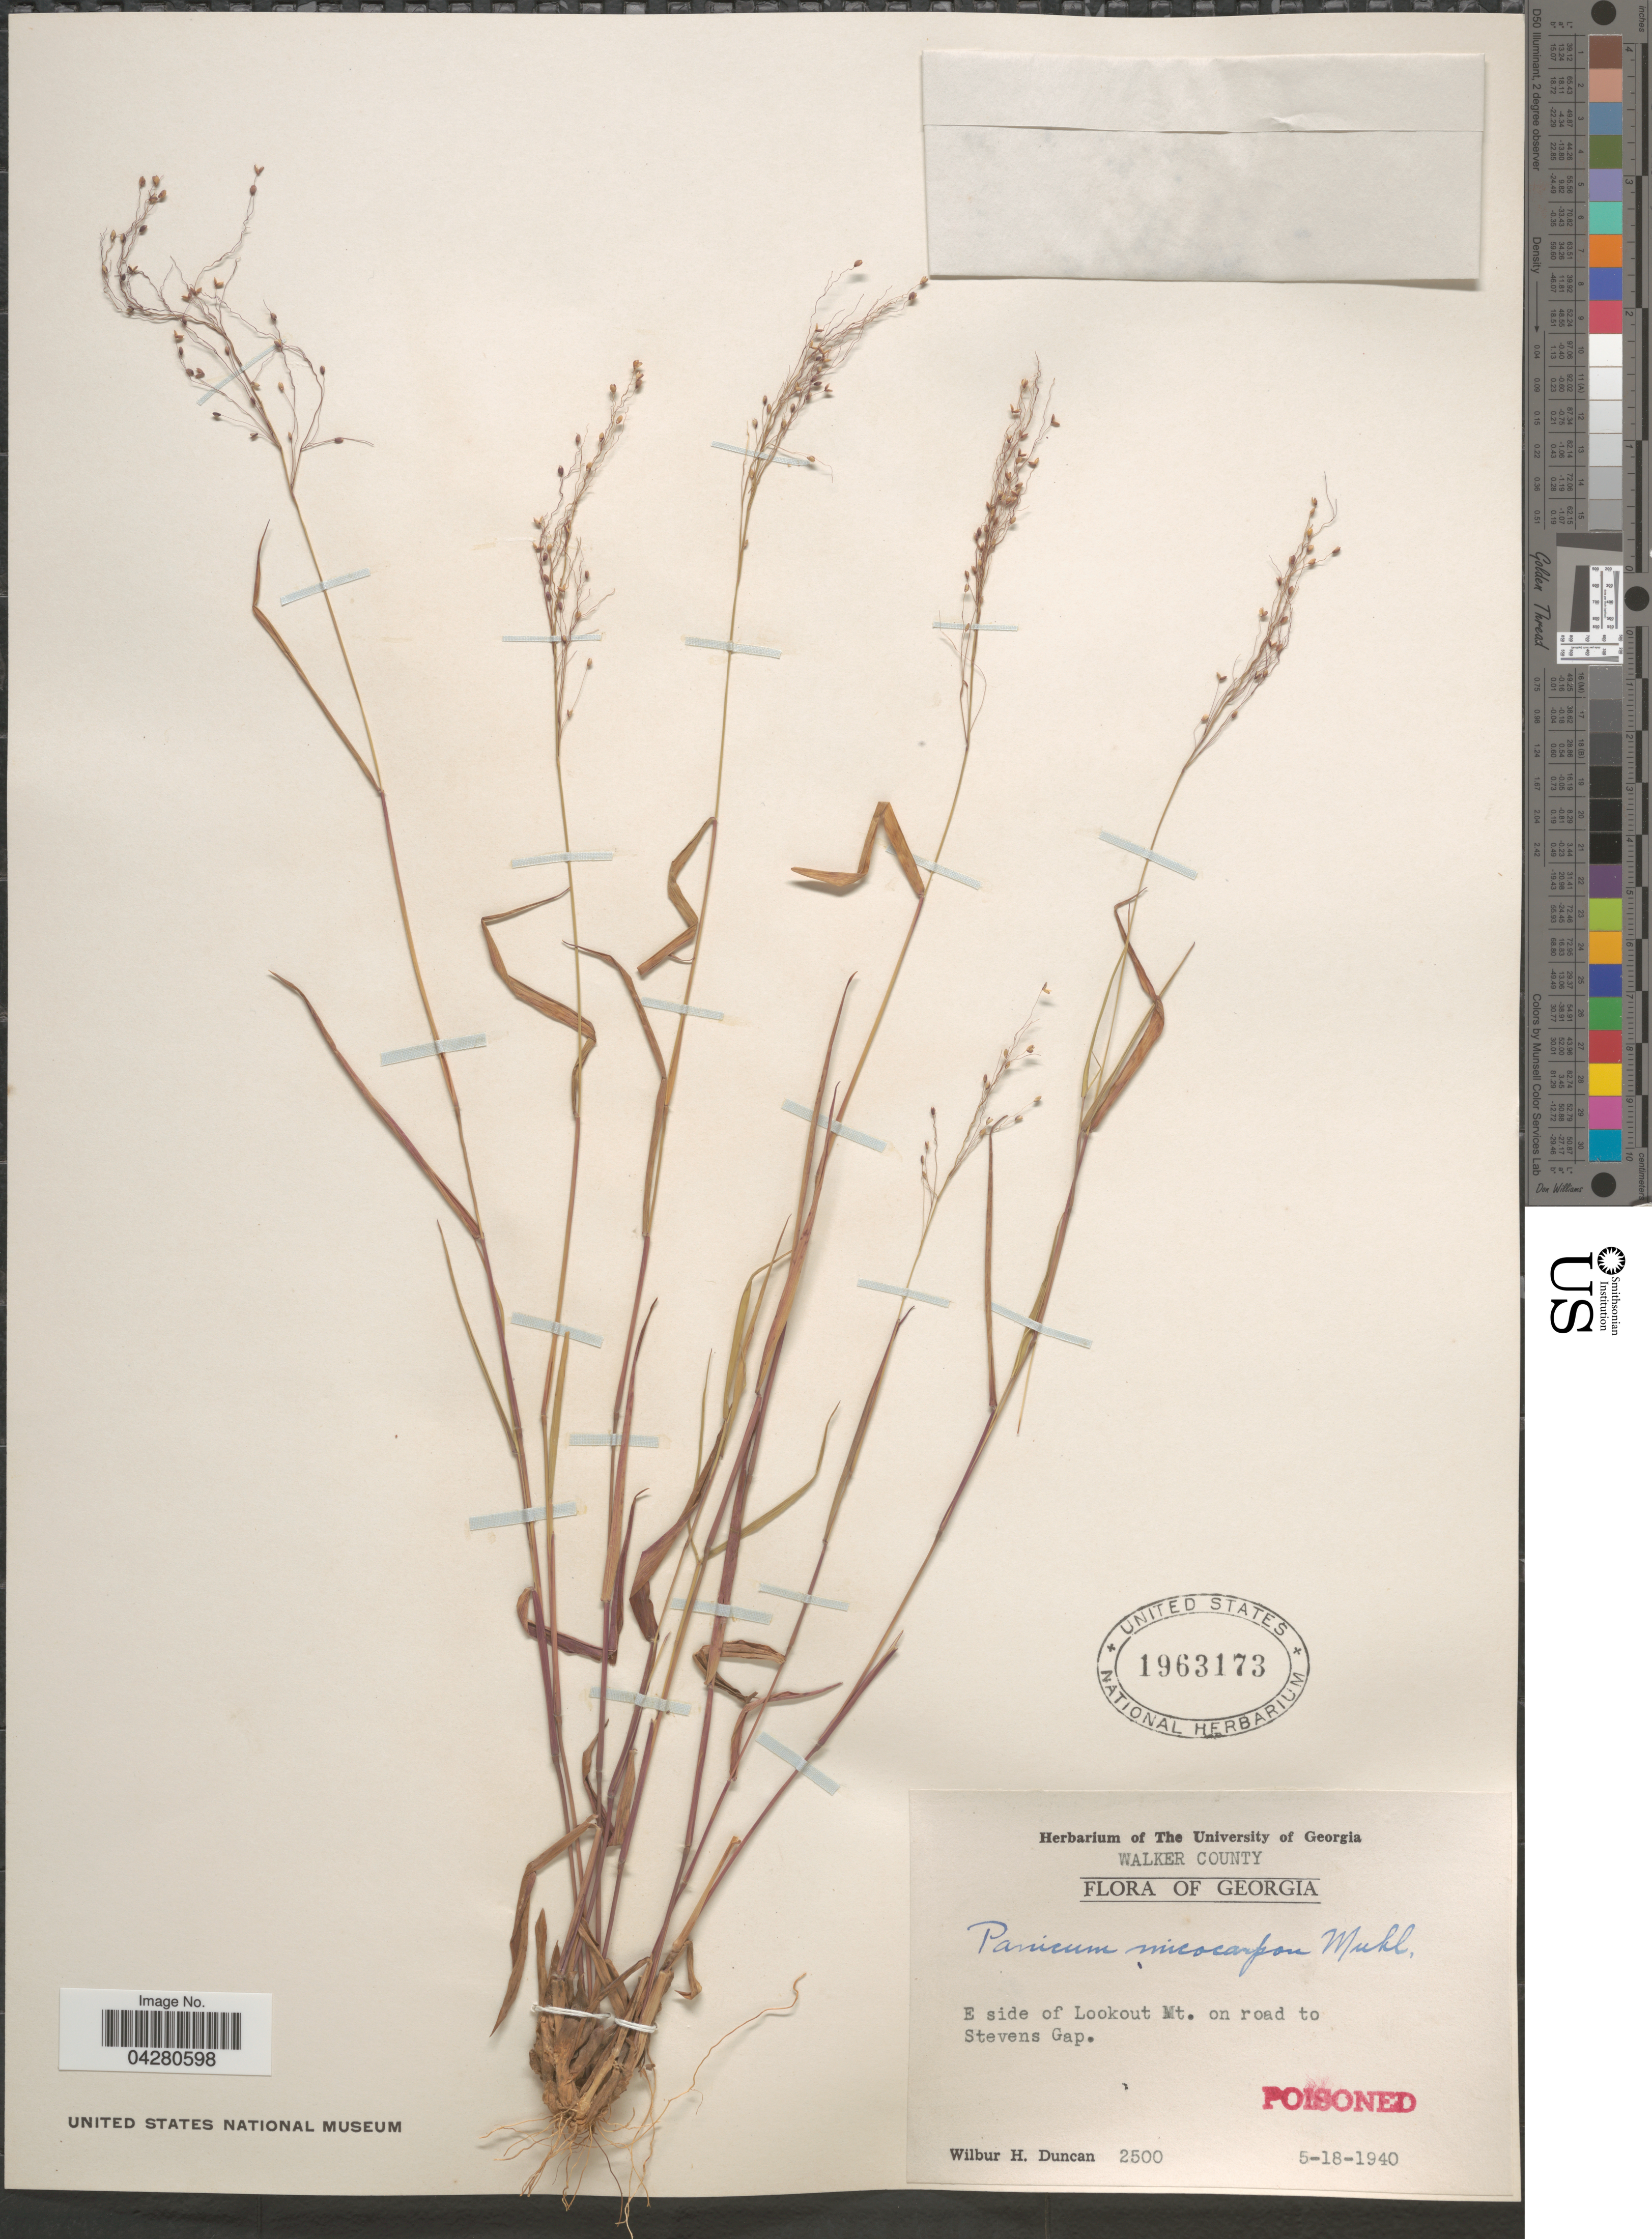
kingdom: Plantae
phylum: Tracheophyta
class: Liliopsida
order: Poales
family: Poaceae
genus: Dichanthelium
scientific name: Dichanthelium dichotomum var. dichotomum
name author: (L.) Gould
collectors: W. H. Duncan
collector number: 2500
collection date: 1940-05-18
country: United States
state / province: Georgia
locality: Walker County. E side of Lookout Mt. on road to Stevens Gap.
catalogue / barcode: US 1963173